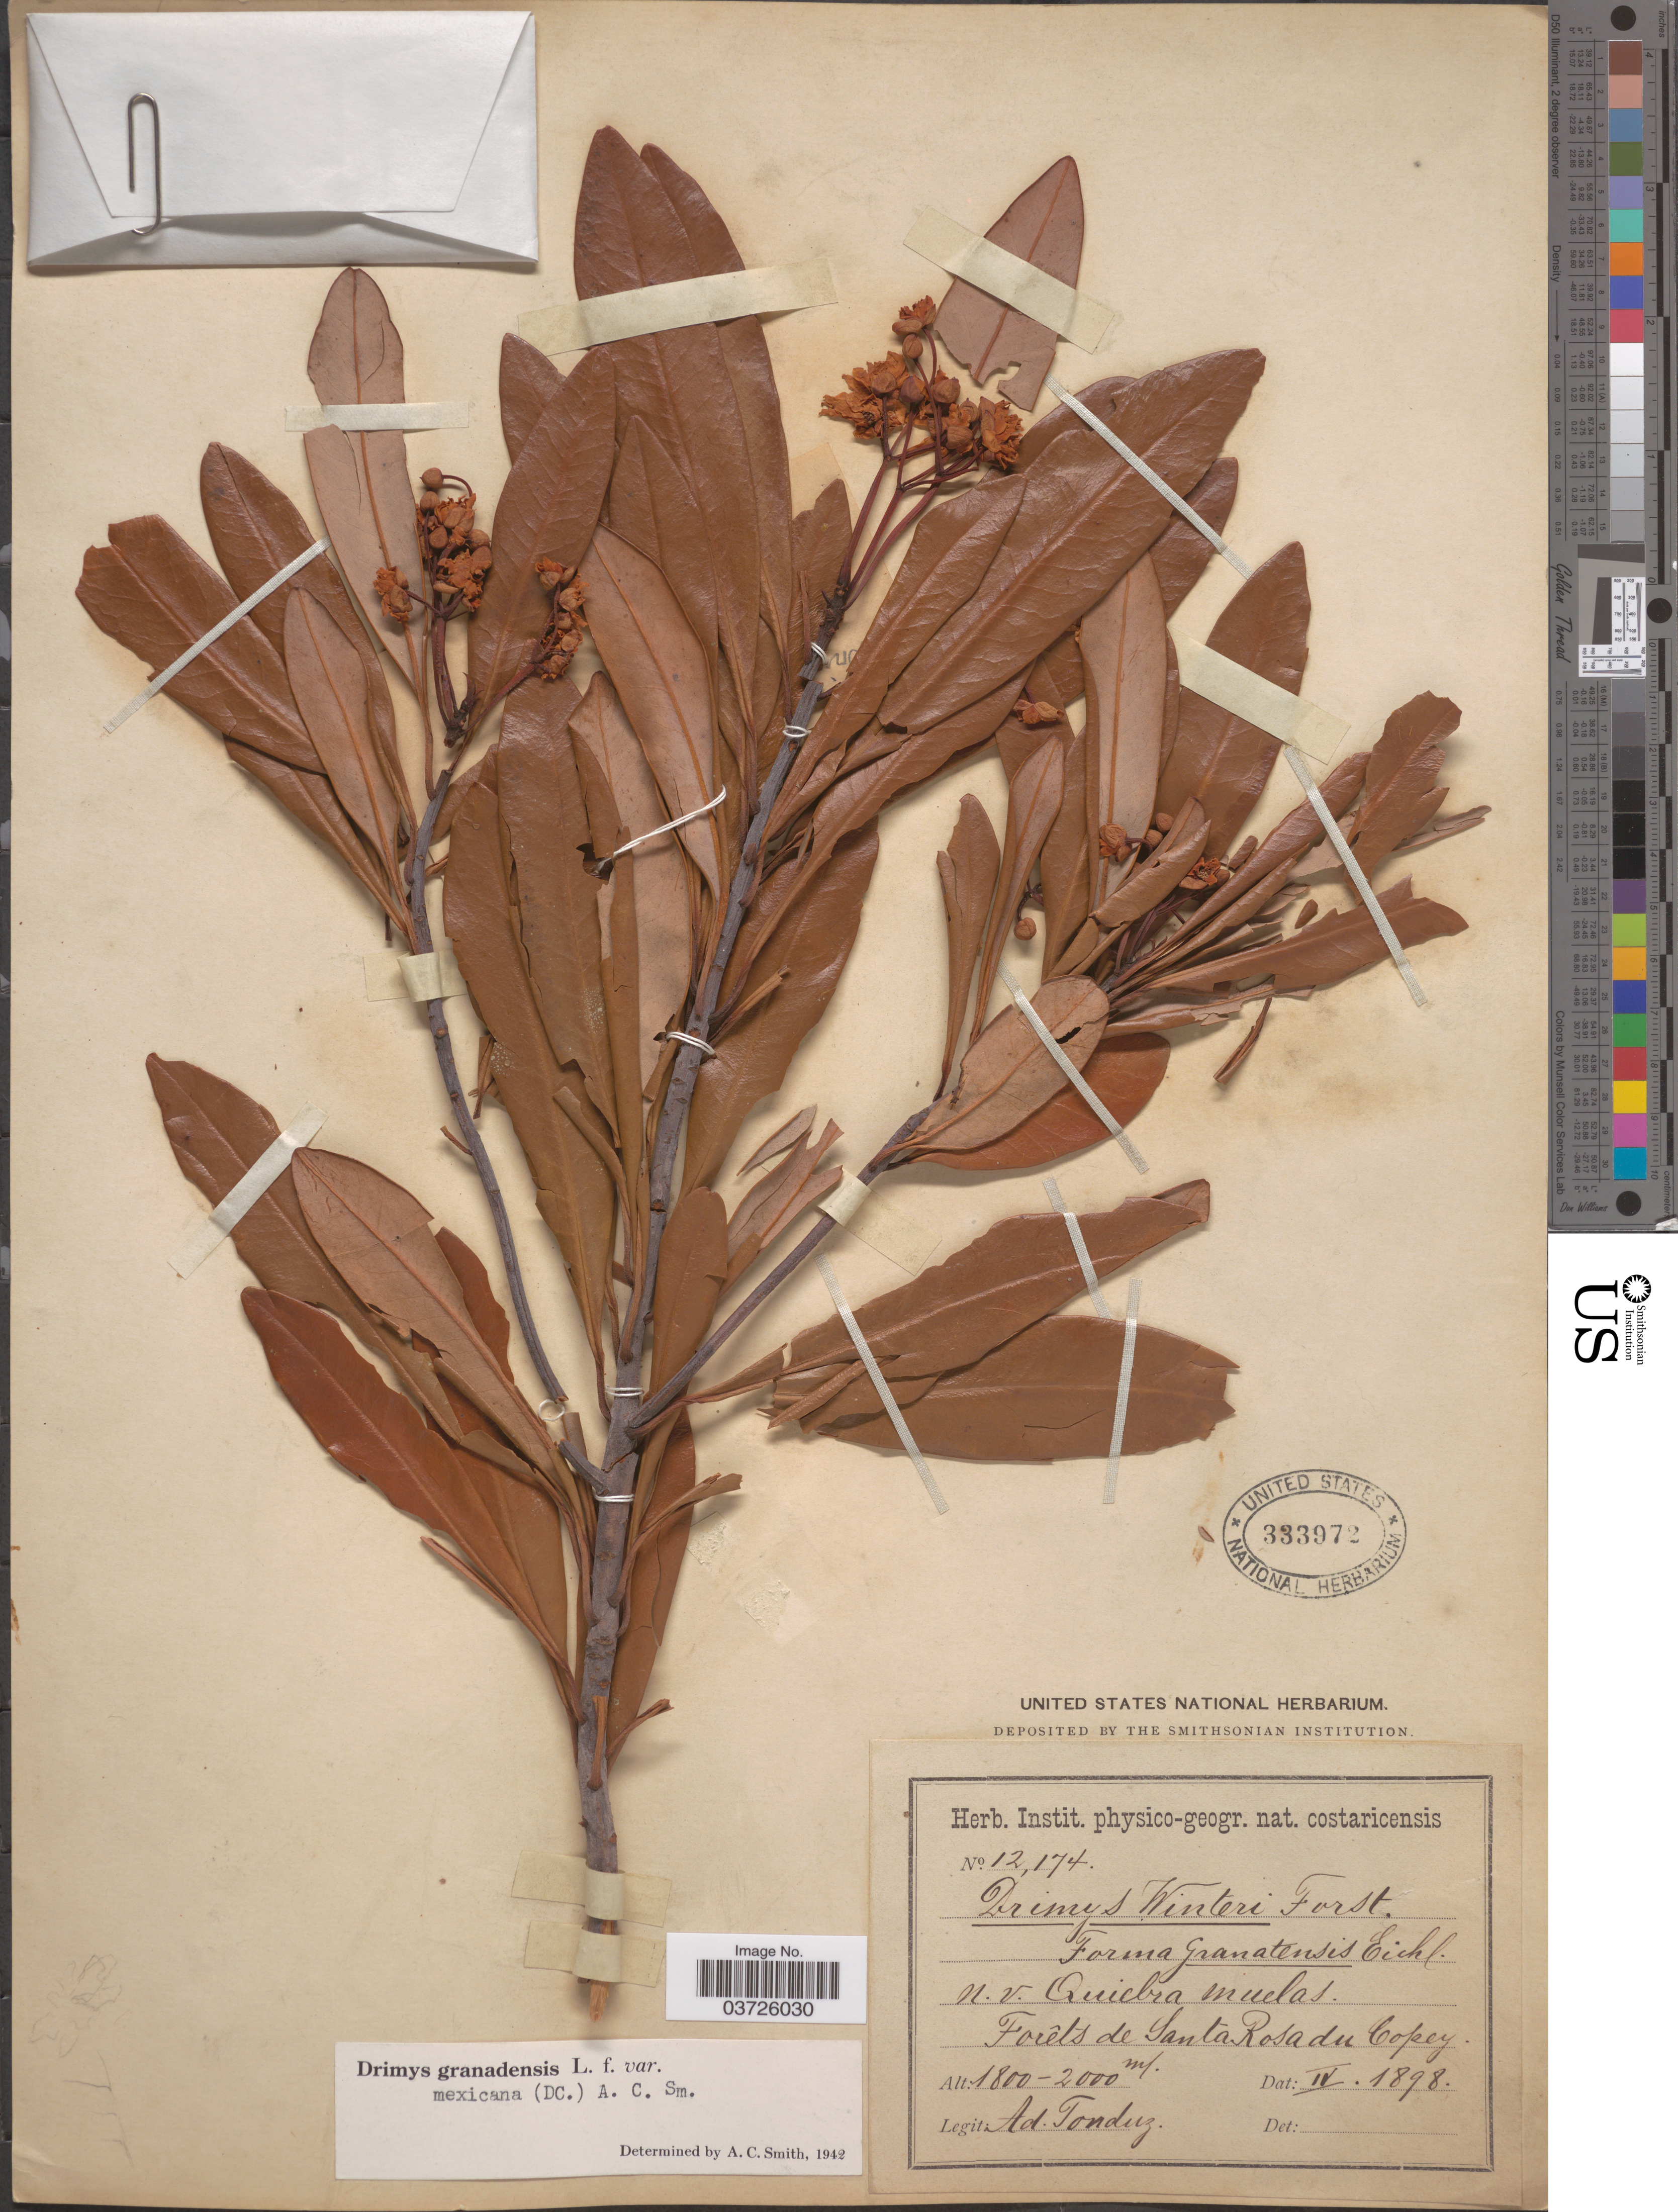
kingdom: Plantae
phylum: Tracheophyta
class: Magnoliopsida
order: Canellales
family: Winteraceae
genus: Drimys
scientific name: Drimys granadensis var. mexicana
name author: L. f.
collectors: A. Tonduz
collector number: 12174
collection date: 1898-04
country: Costa Rica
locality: Forêts de Santa Rosa du Copey.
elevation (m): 1800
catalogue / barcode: US 333972